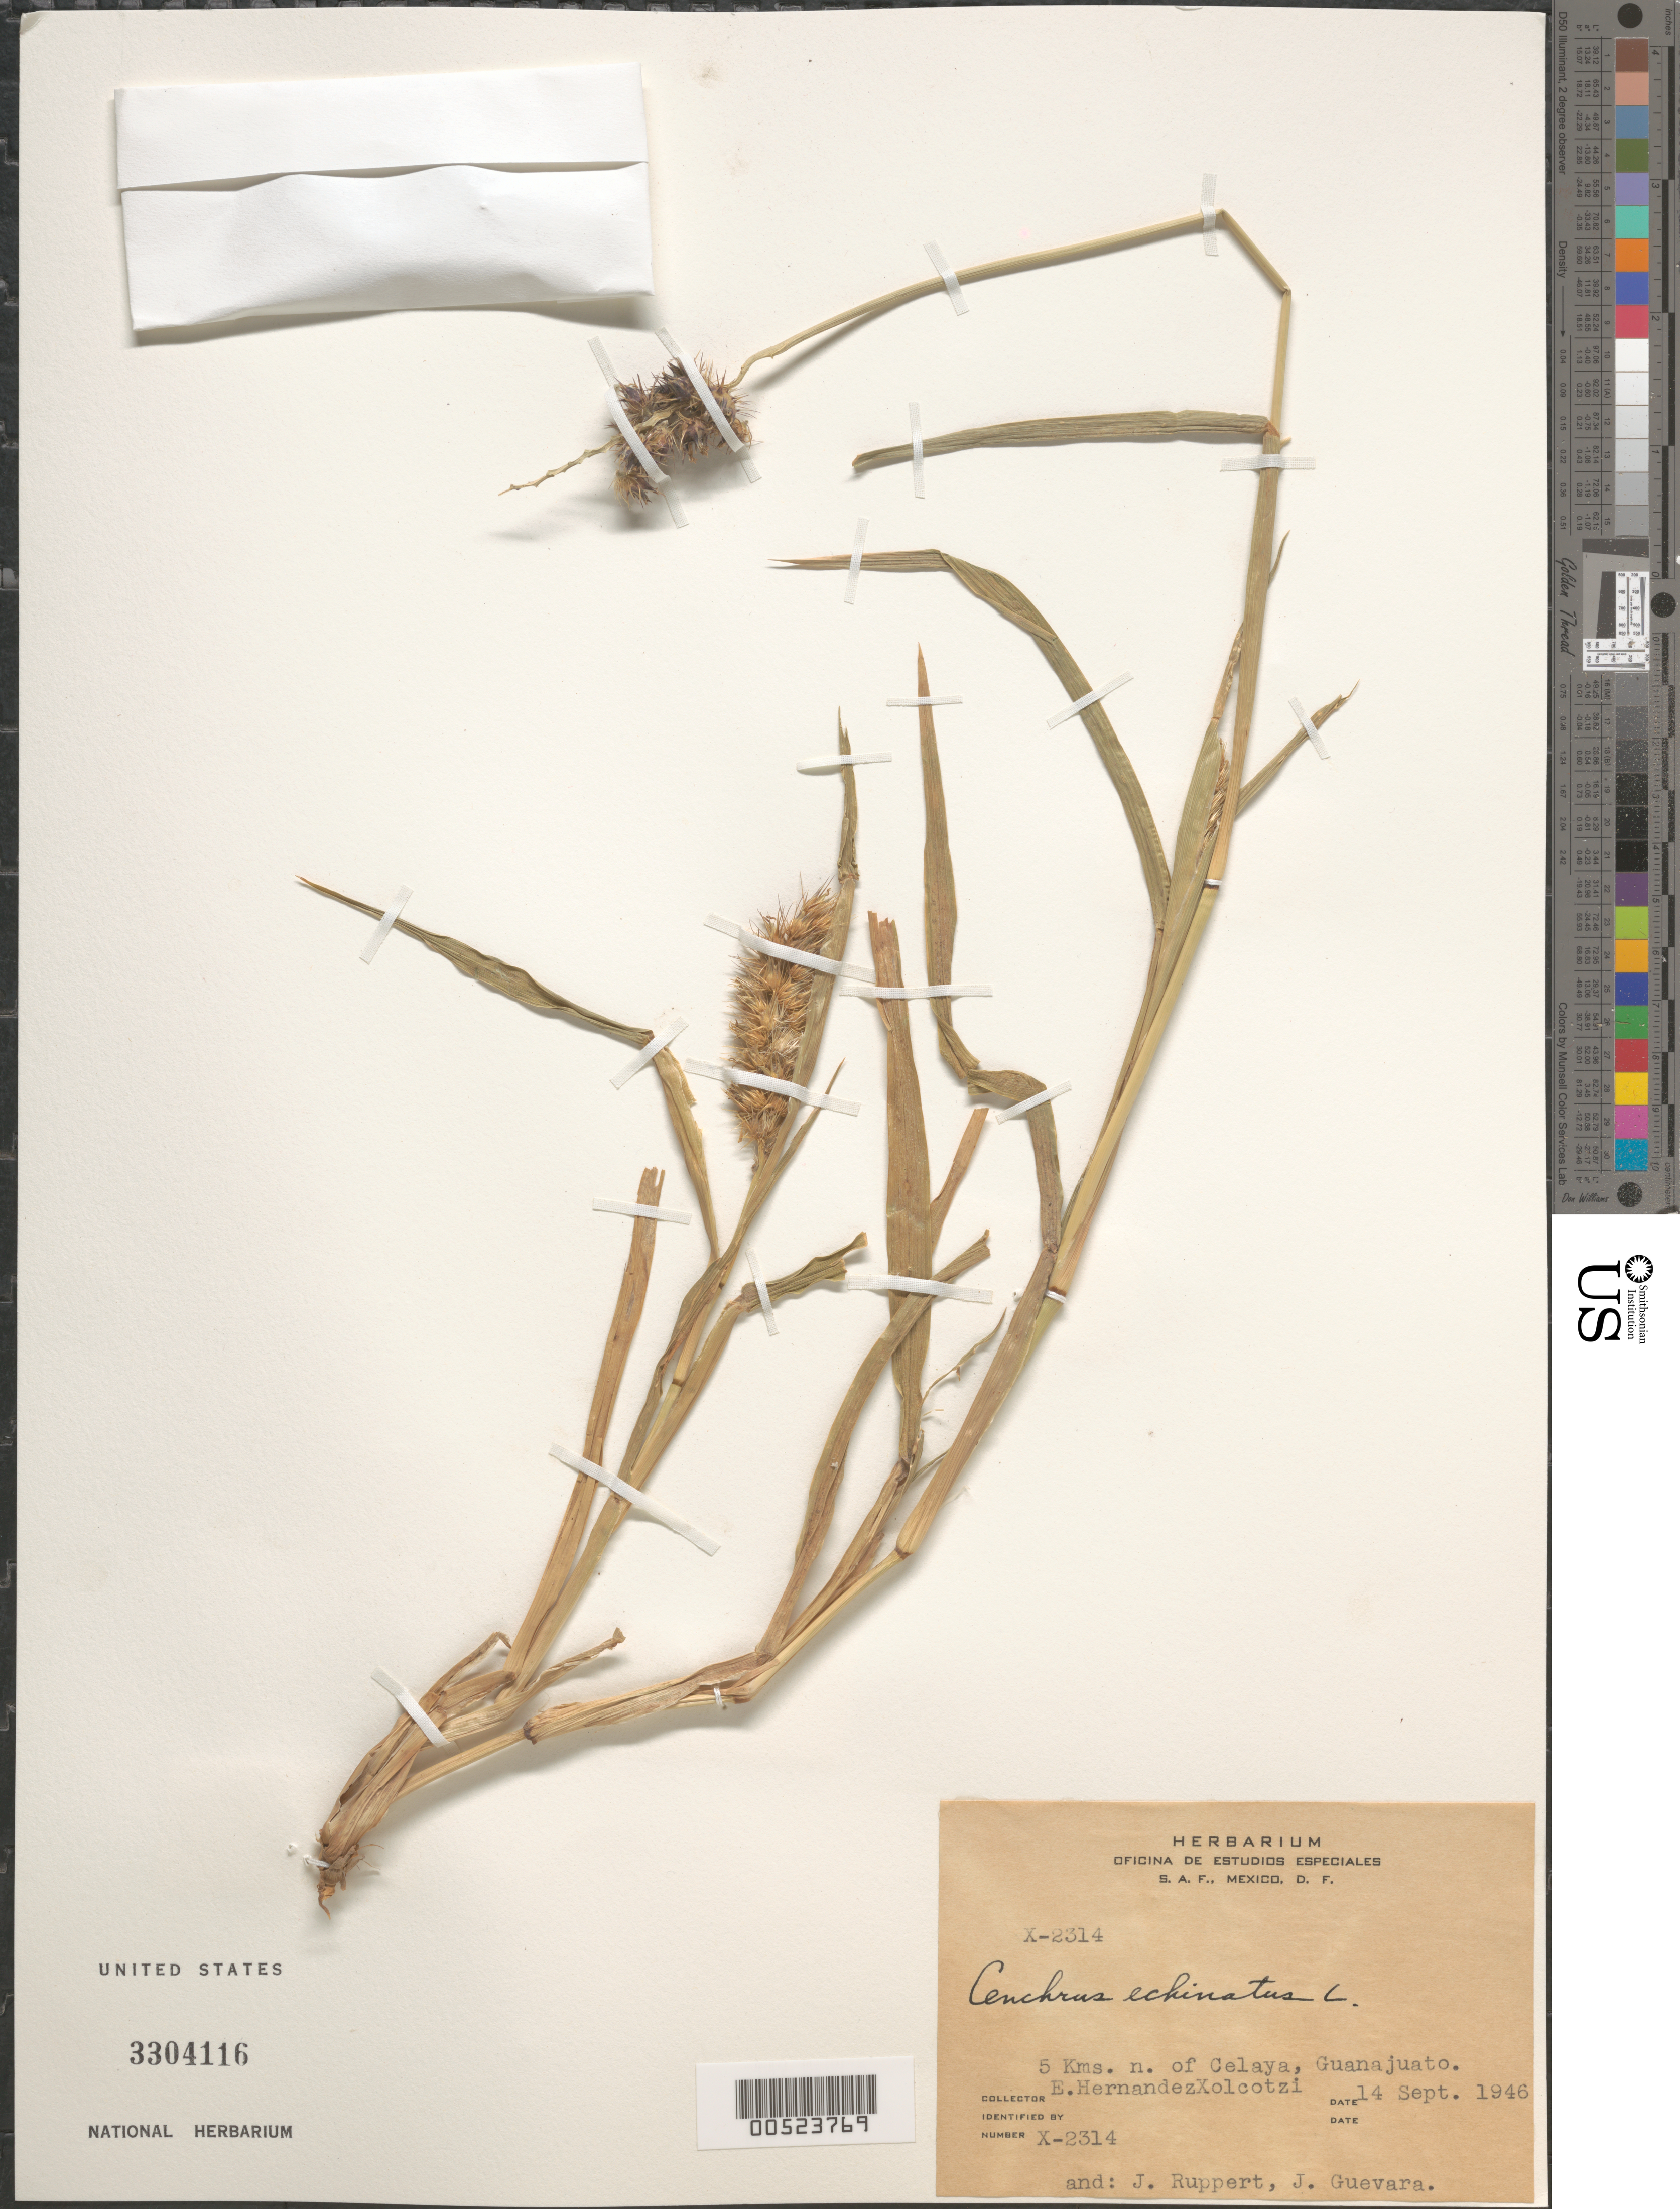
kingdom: Plantae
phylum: Tracheophyta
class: Liliopsida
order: Poales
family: Poaceae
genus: Cenchrus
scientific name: Cenchrus echinatus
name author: L.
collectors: E. I. Hernández-X., J. Ruppert & J. Guevara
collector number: X-2314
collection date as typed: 14 Sep 1946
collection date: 1946-09-14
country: Mexico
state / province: Guanajuato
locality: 5 km N of Celaya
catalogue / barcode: US 3304116